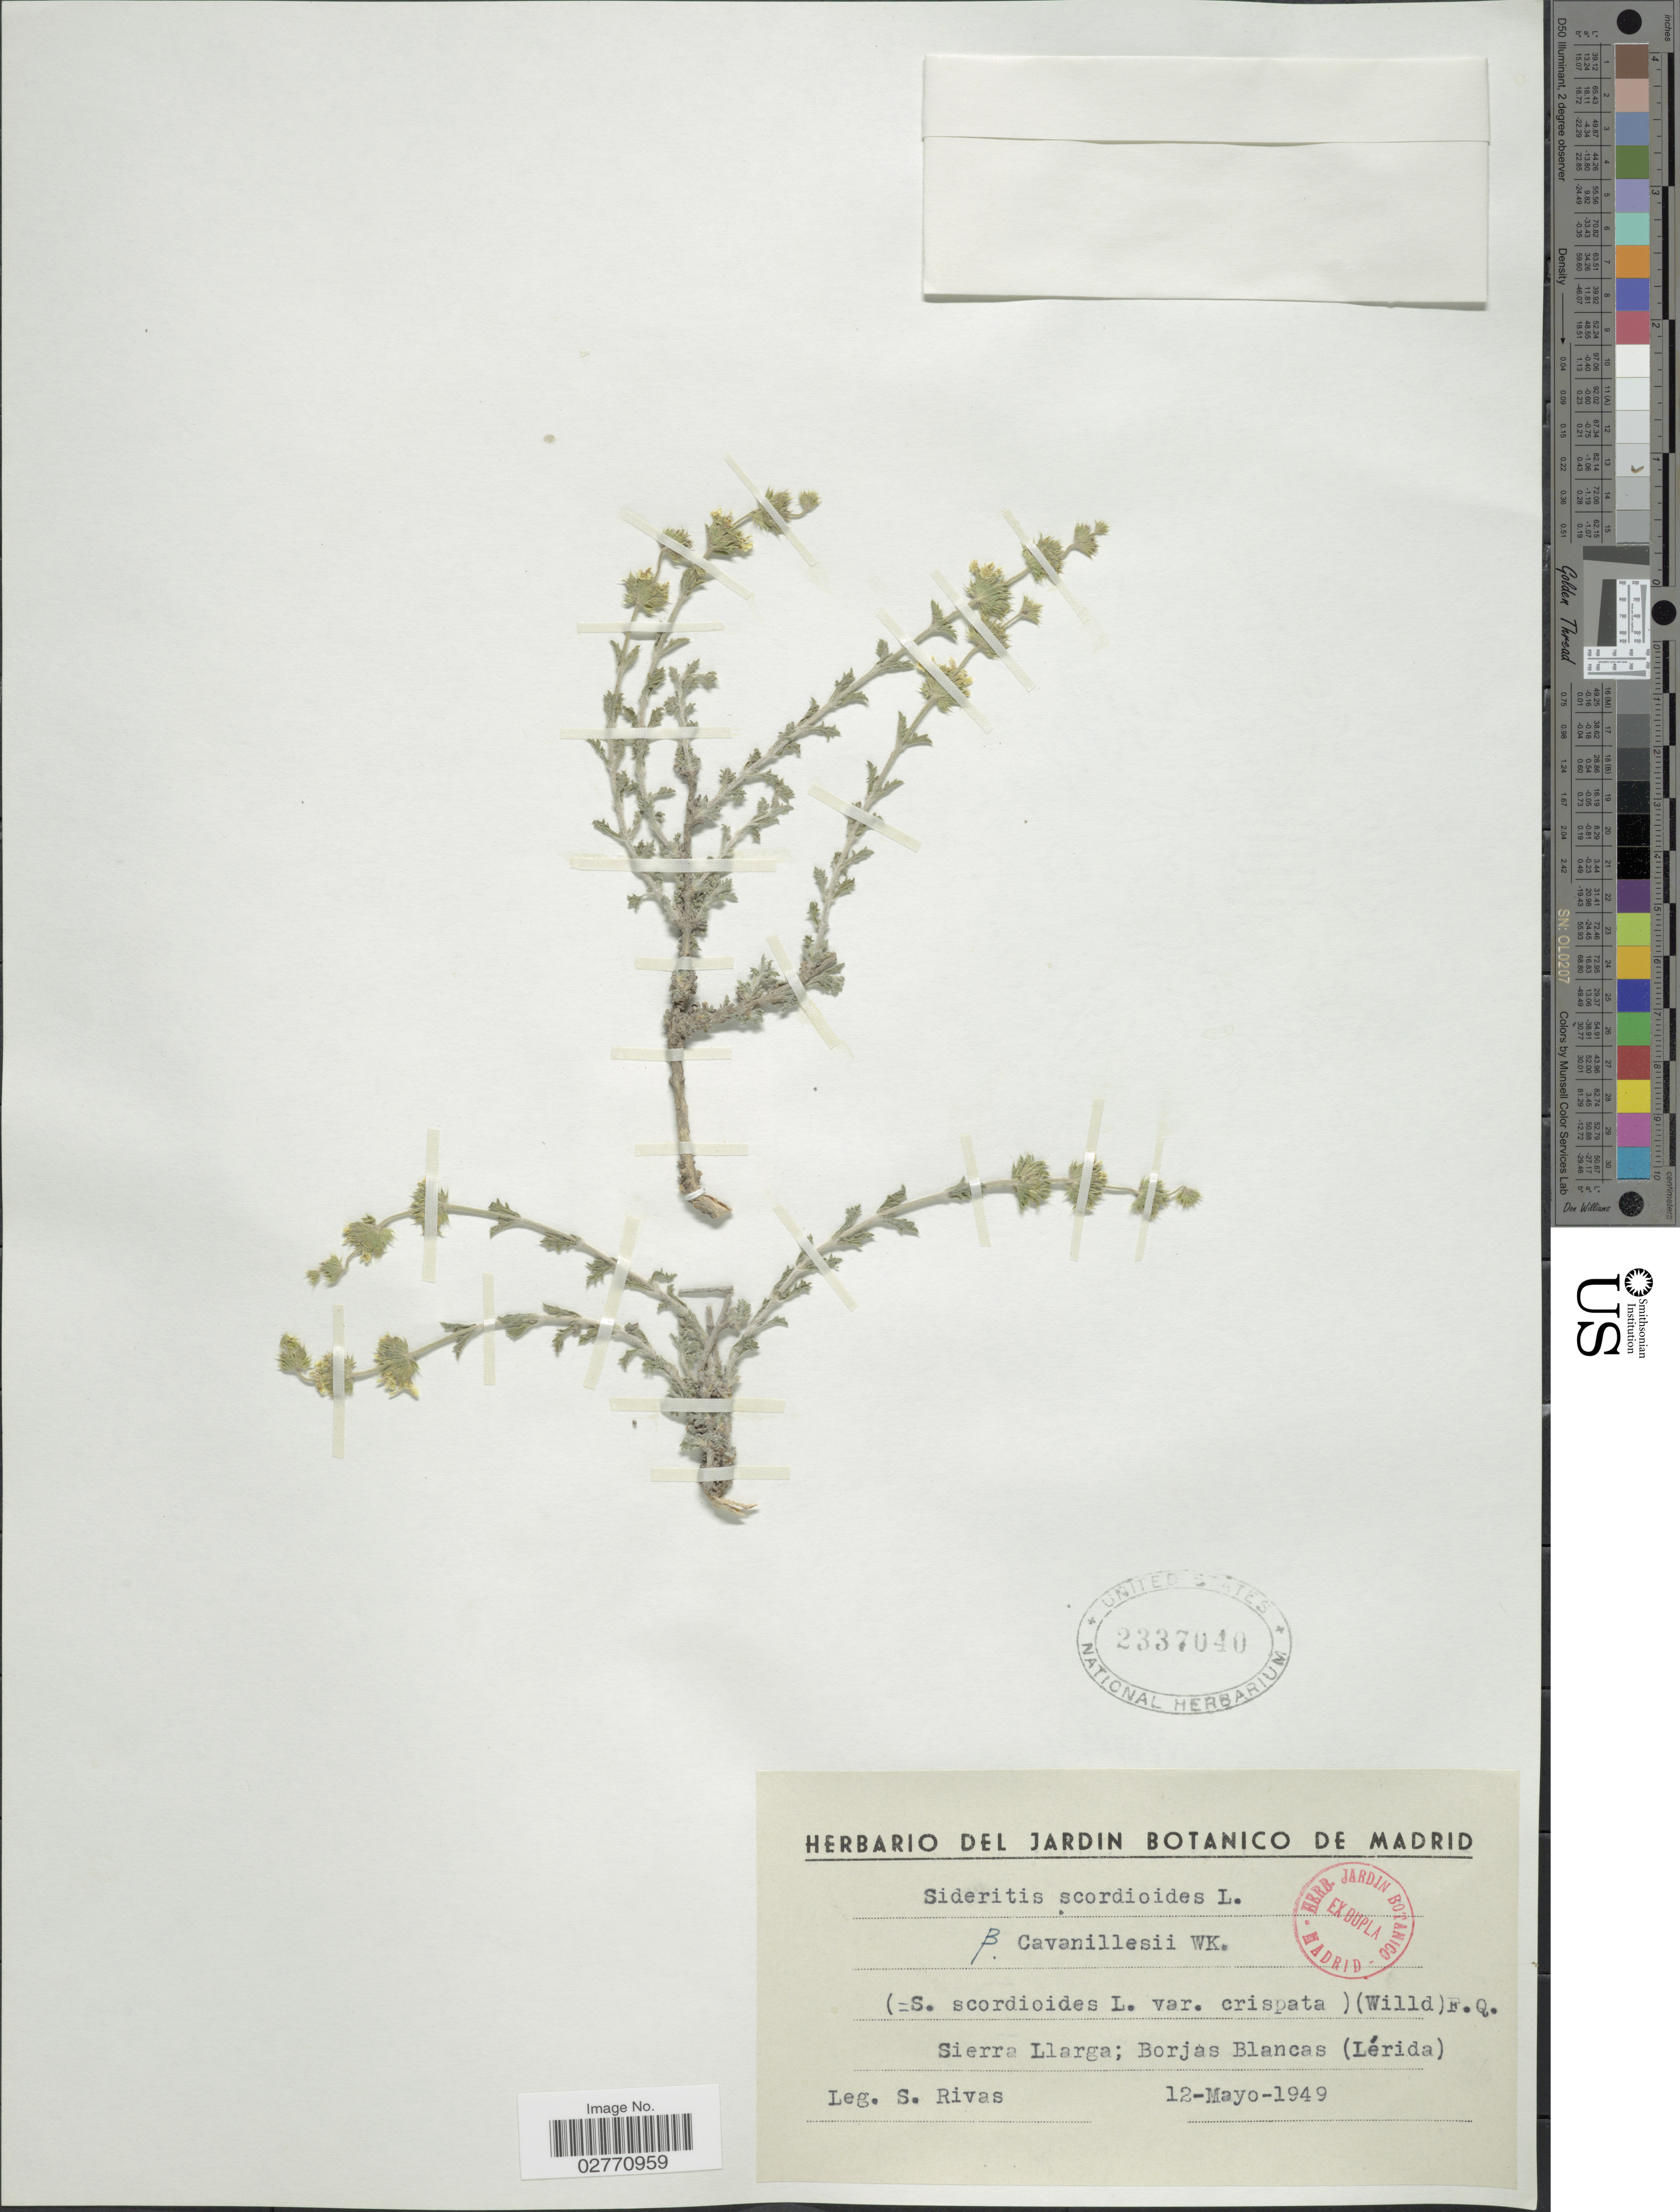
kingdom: Plantae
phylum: Tracheophyta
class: Magnoliopsida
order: Lamiales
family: Lamiaceae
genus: Sideritis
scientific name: Sideritis scordioides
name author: L.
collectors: S. Rivas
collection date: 1949-05-12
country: Spain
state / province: Catalunya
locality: Sierra Llarga; Borjas Blancas (Lérida).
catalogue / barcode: US 2337040